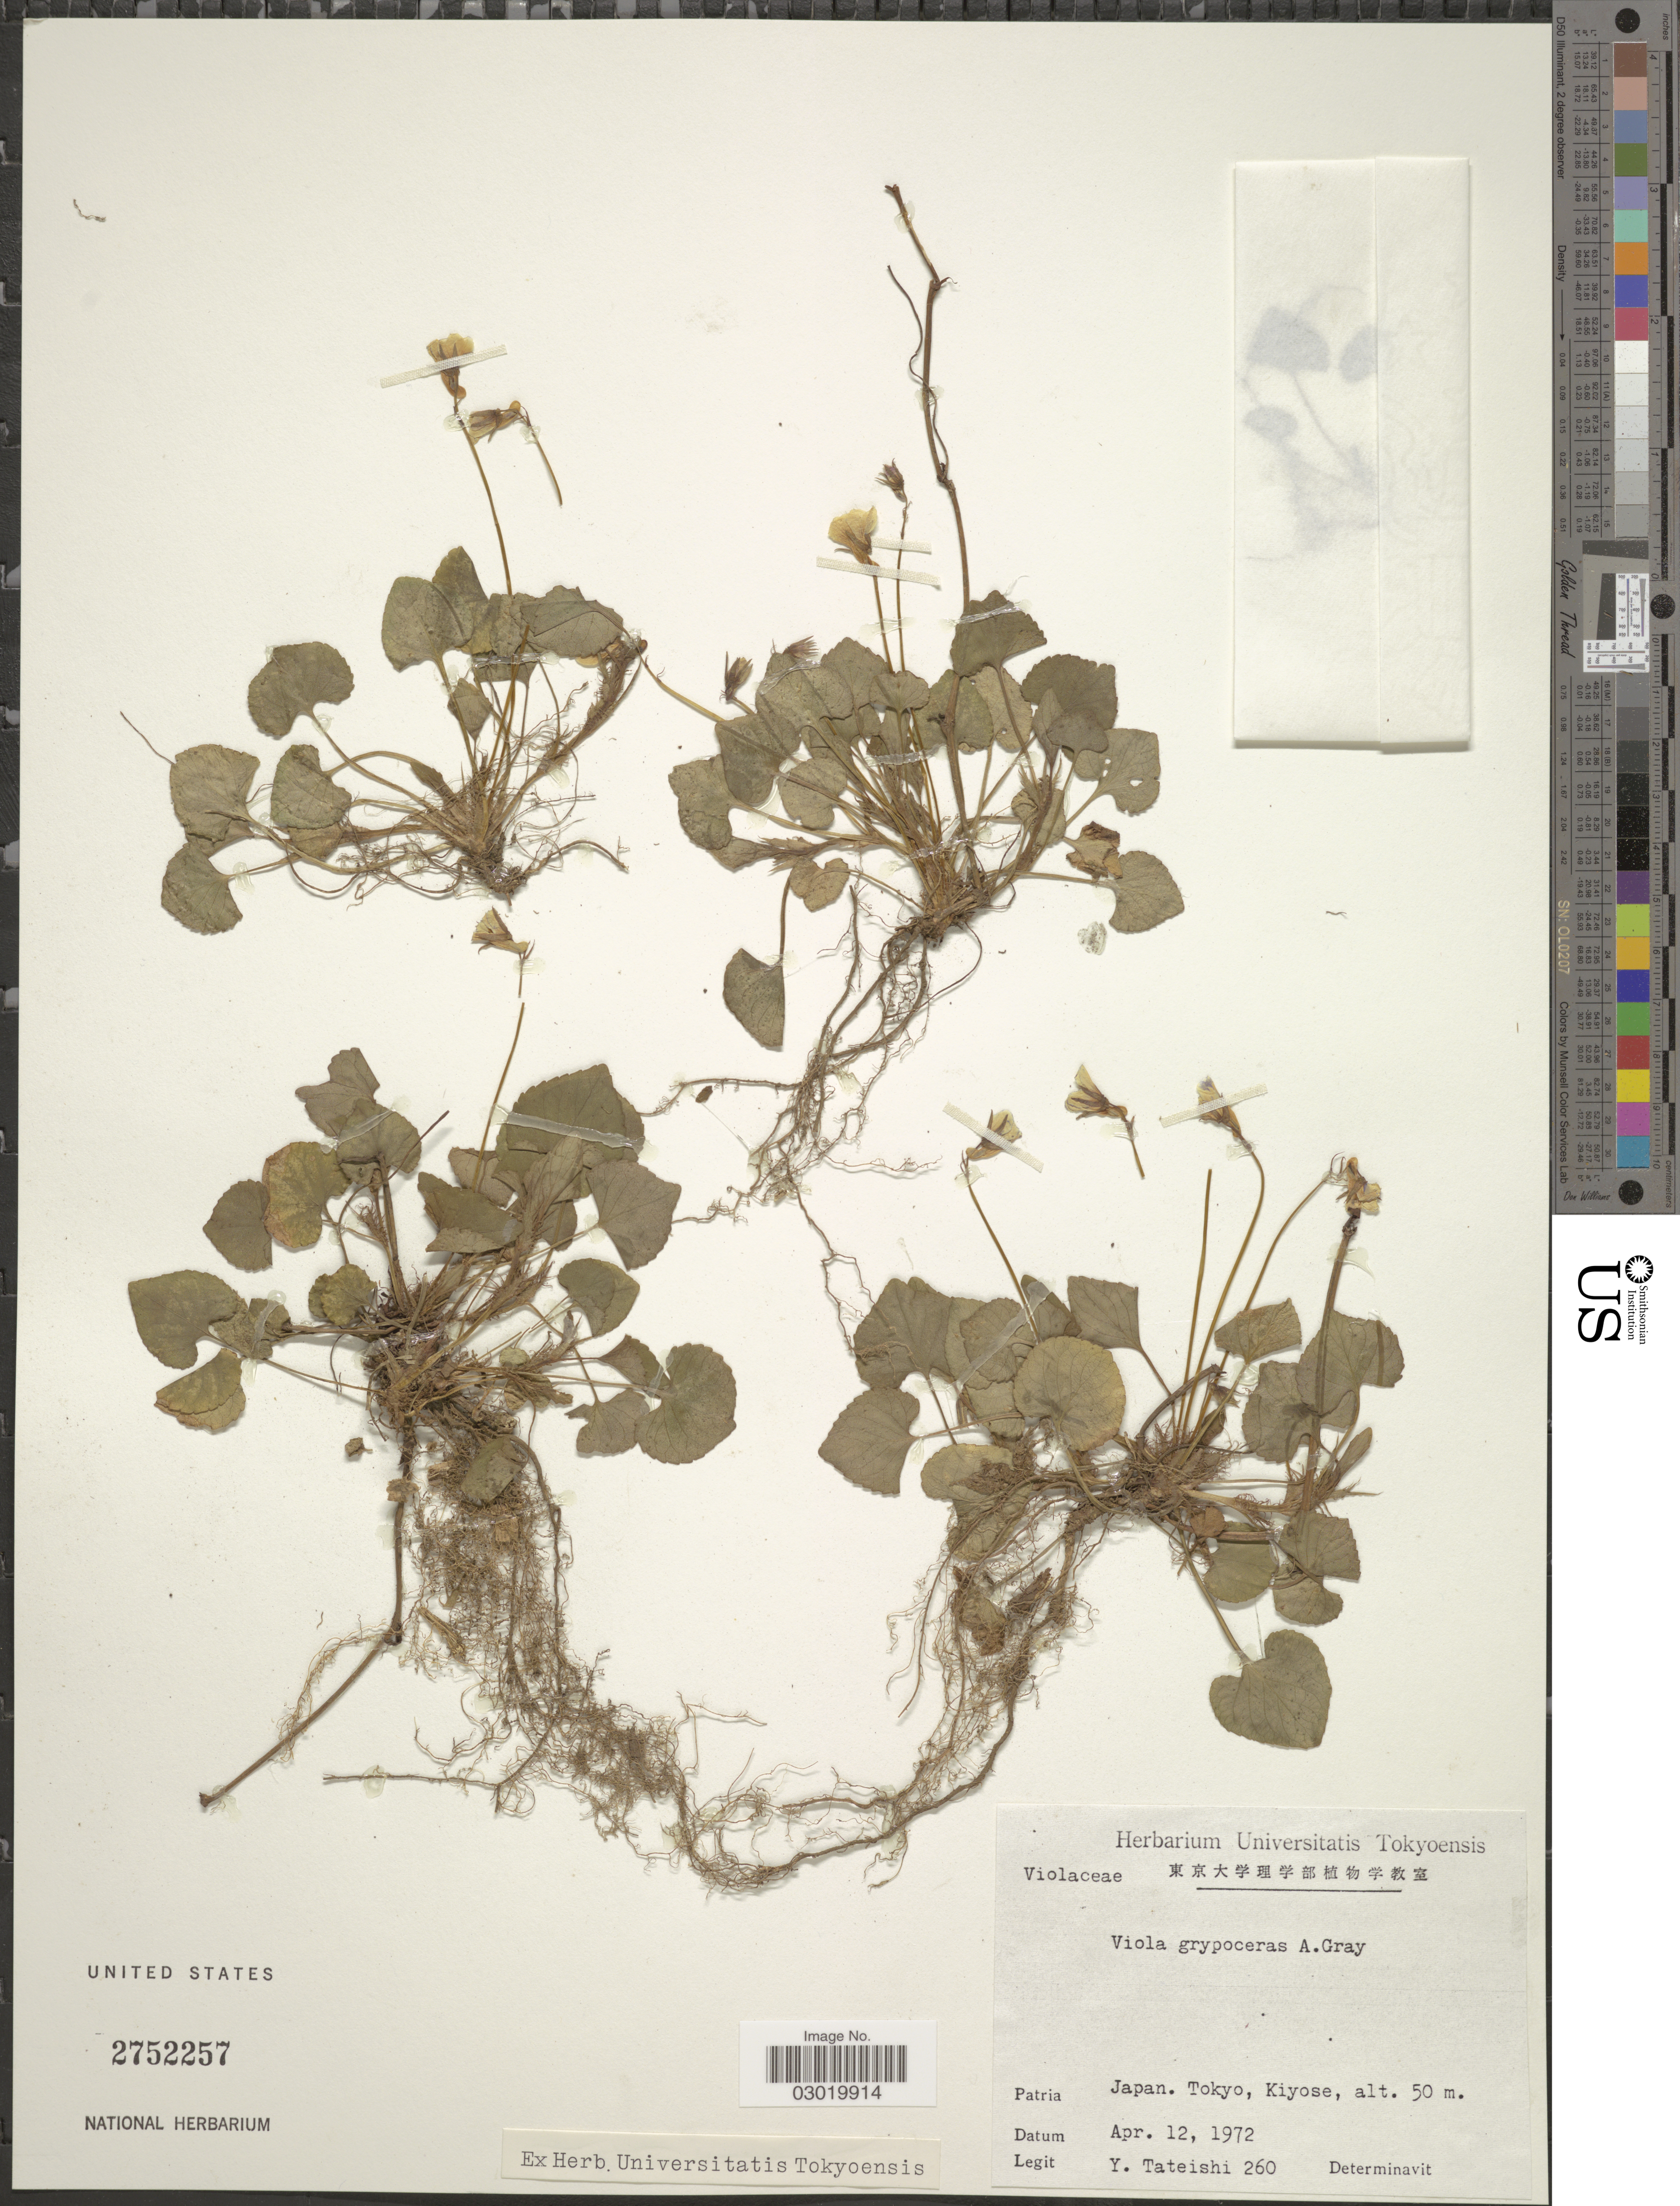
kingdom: Plantae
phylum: Tracheophyta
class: Magnoliopsida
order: Malpighiales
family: Violaceae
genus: Viola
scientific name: Viola grypoceras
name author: A. Gray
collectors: Y. Tateishi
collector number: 260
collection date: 1972-04-12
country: Japan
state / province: Tokyo, Federal City of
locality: Tokyo, Kiyose.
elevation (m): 50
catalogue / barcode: US 2752257